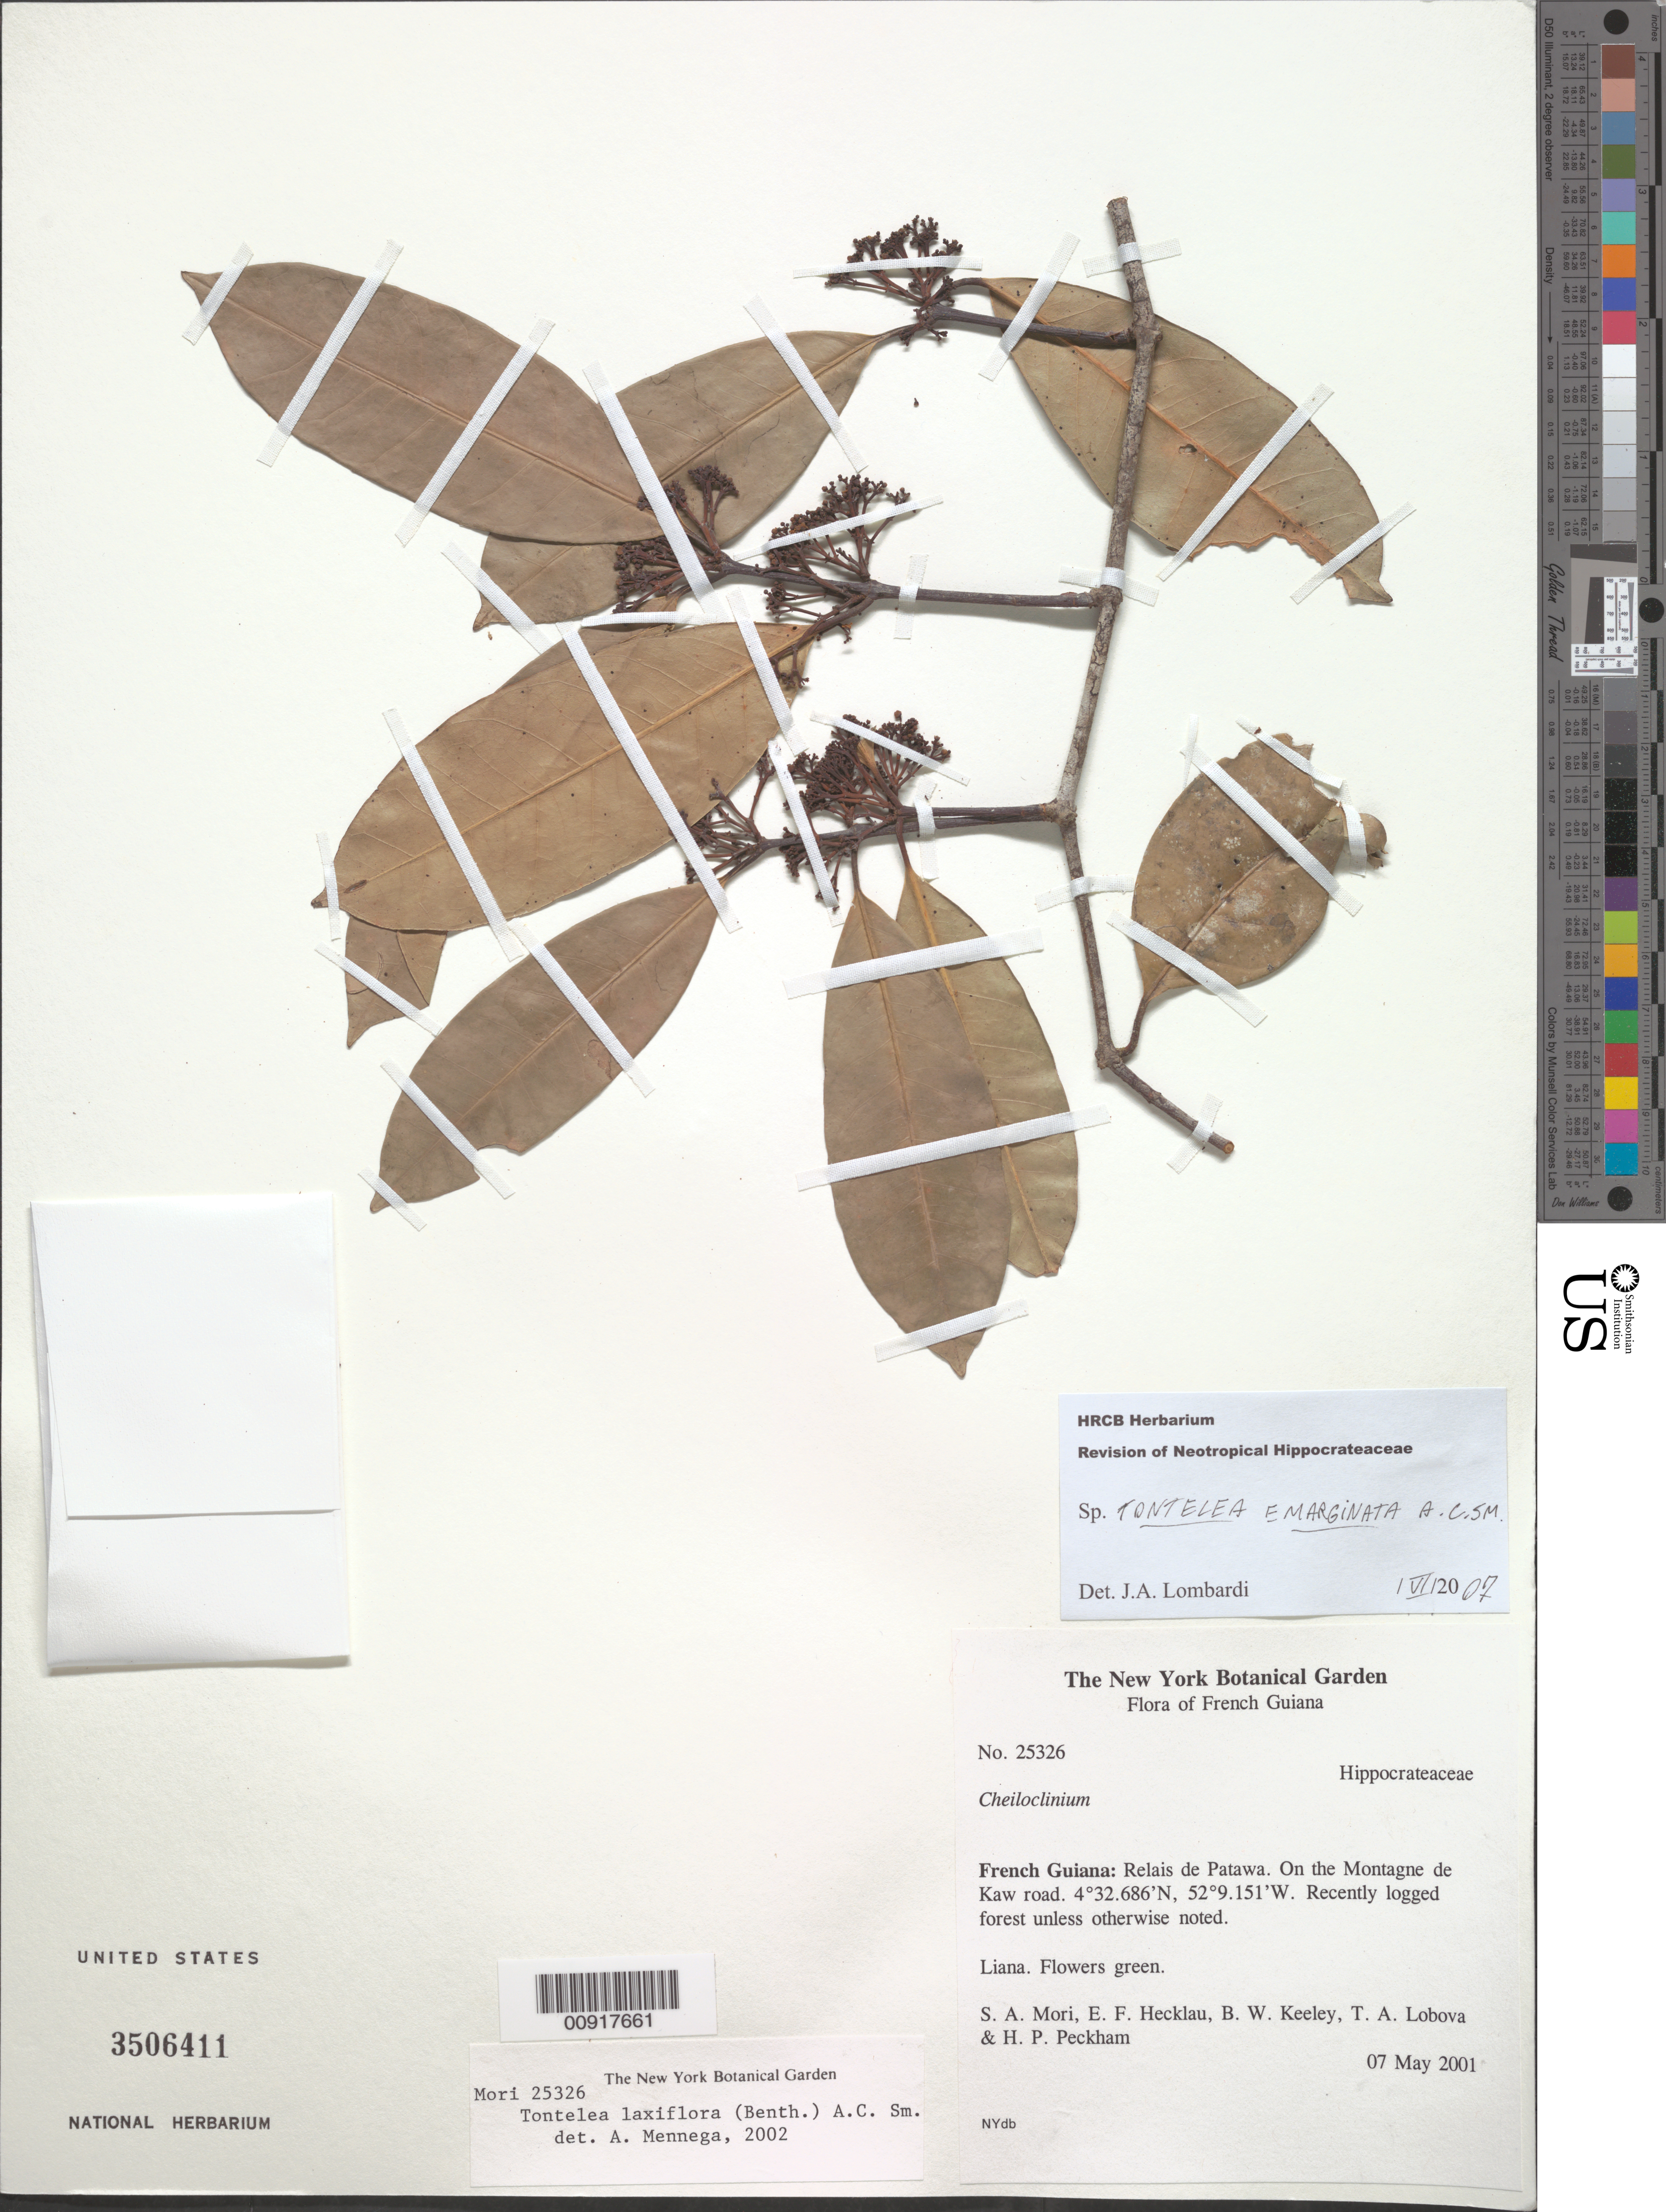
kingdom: Plantae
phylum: Tracheophyta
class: Magnoliopsida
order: Celastrales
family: Celastraceae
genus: Tontelea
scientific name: Tontelea emarginata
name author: A.C. Sm.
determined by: Lombardi, Julio A.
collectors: S. Mori, E. Hecklau, B. W. Keeley, T. Lobova & H. Peckham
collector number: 25326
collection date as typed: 7-May-01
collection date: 2001-05-07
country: French Guiana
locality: Relais de Patawa, Montagne de Kaw road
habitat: Recently logged forest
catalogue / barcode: US 3506411